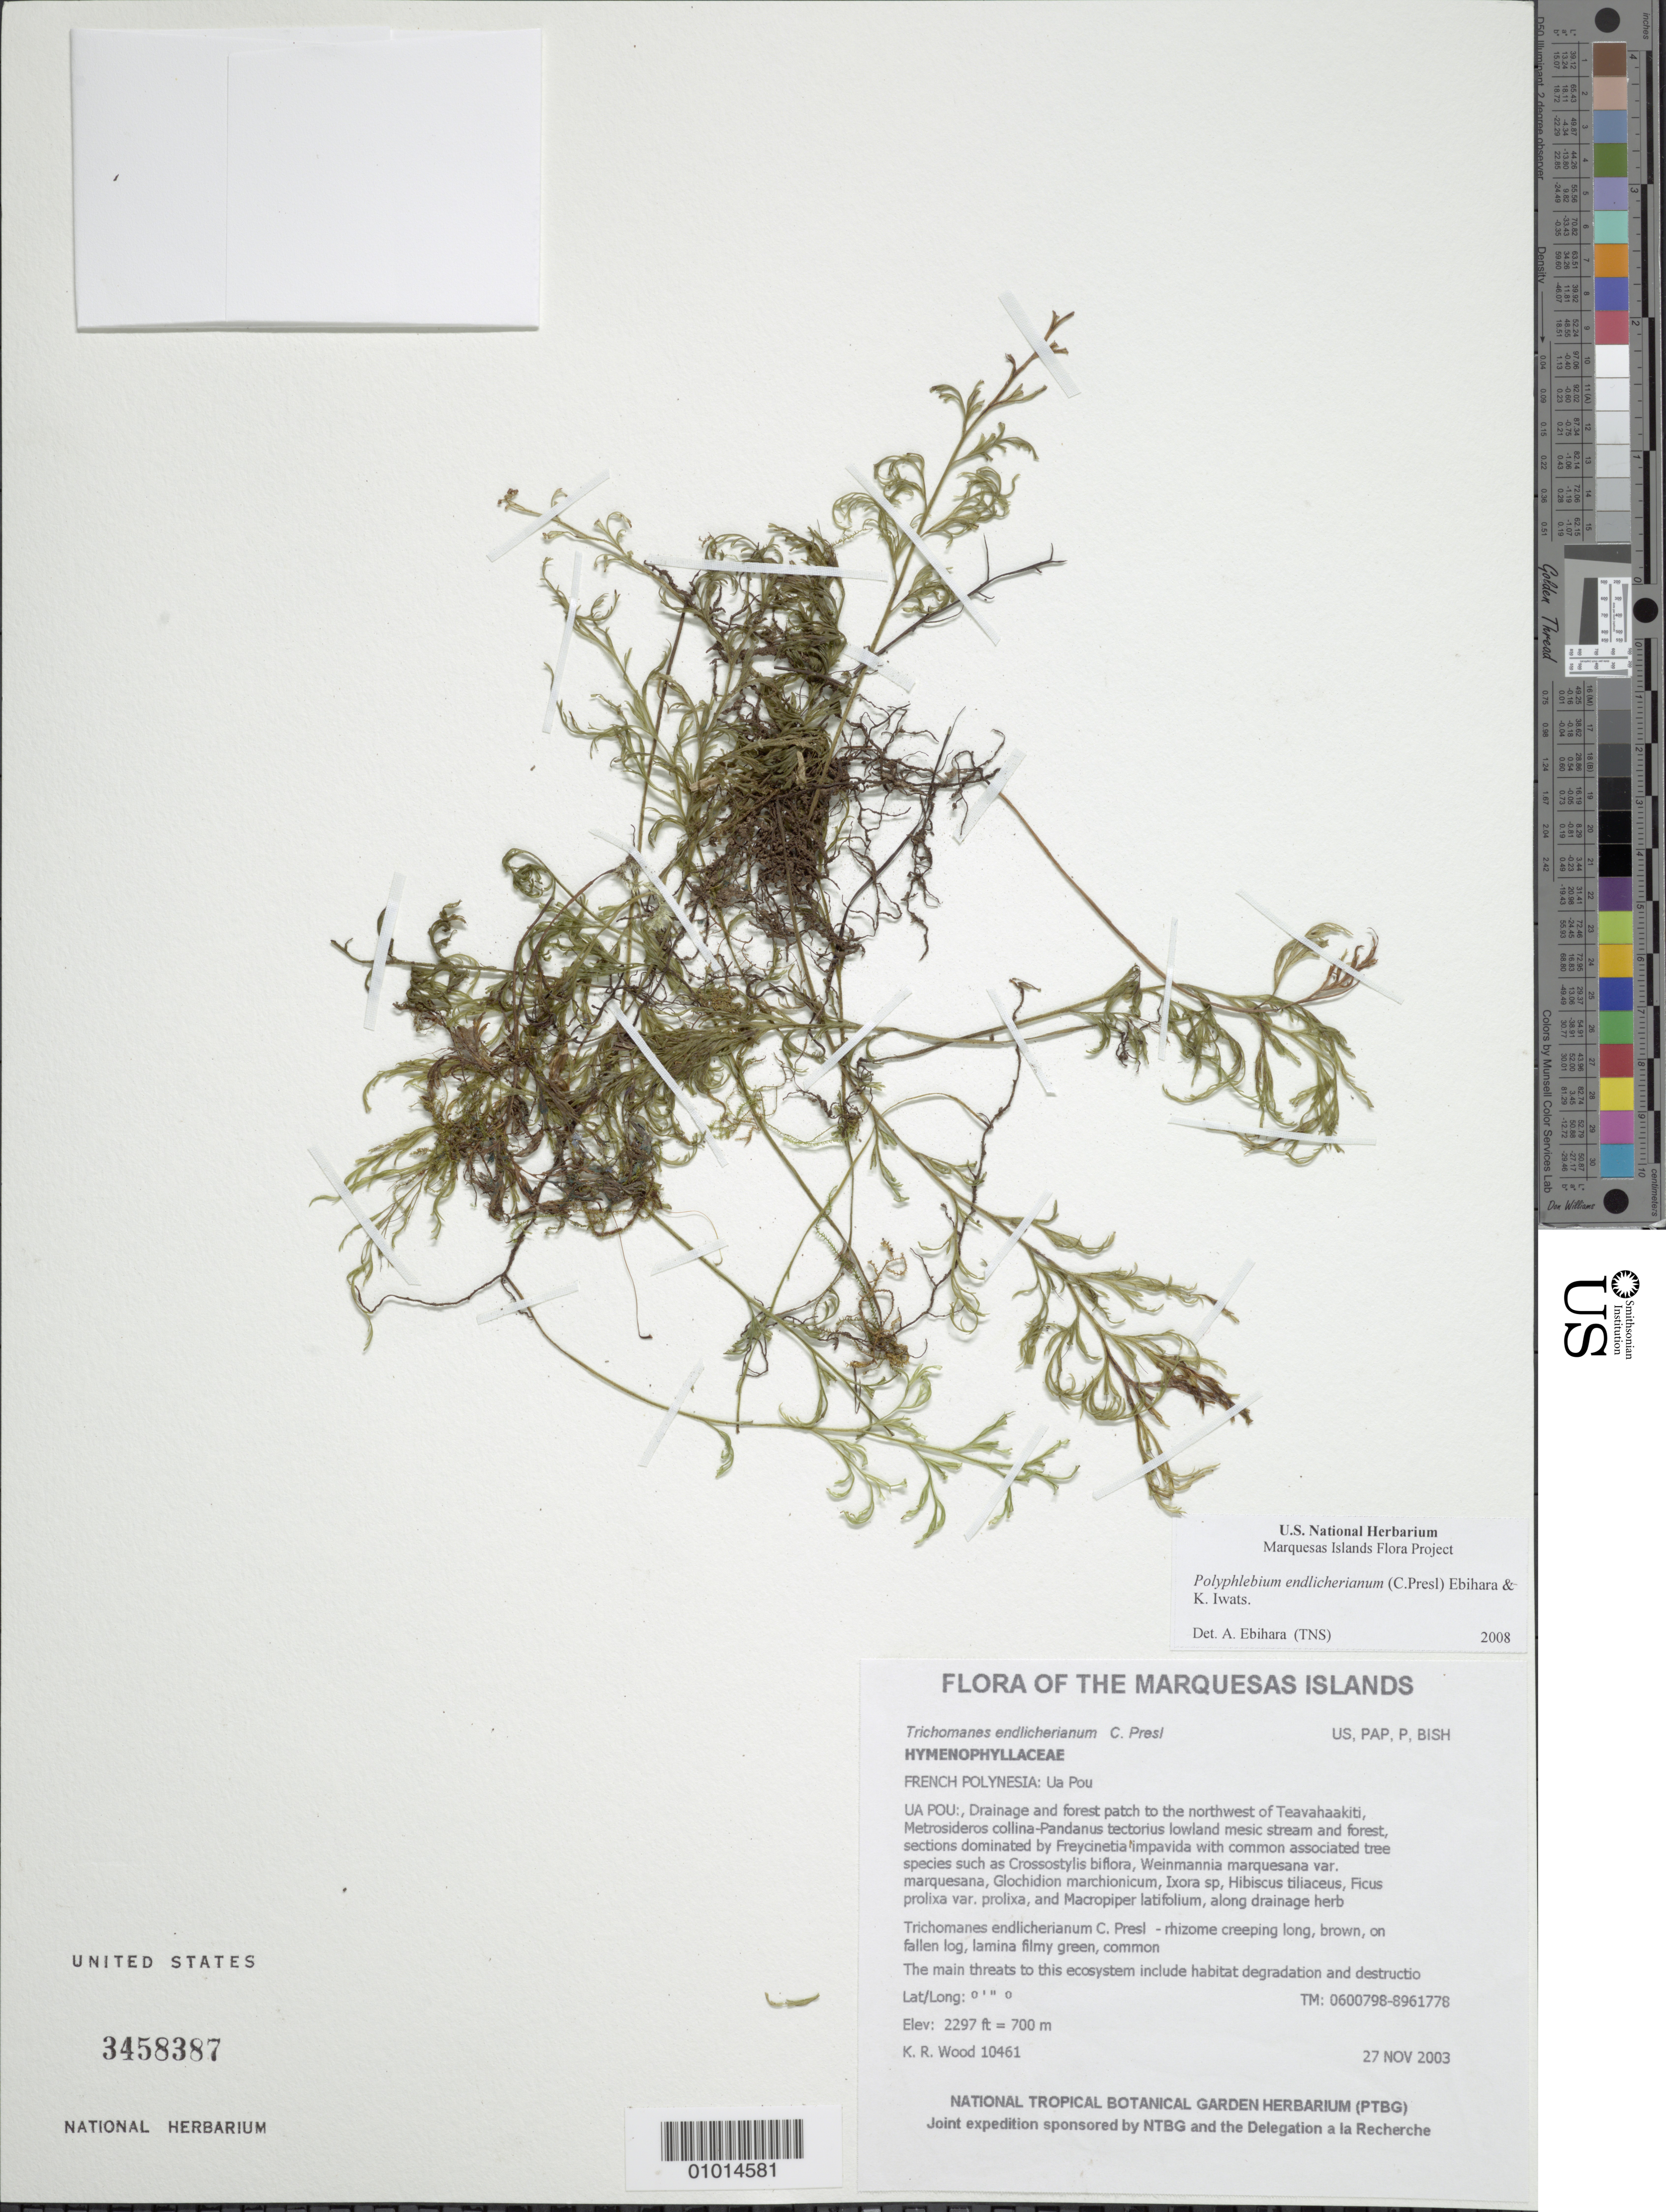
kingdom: Plantae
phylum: Tracheophyta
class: Polypodiopsida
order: Hymenophyllales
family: Hymenophyllaceae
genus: Polyphlebium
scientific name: Polyphlebium endlicherianum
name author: (C. Presl) Ebihara & K. Iwats.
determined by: Ebihara, A.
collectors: K. R. Wood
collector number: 10461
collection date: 2003-11-27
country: French Polynesia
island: Ua Pou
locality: Drainage and forest patch to the northwest of Teavahaakiti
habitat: Metrosideros collina-Pandanus tectorius lowland mesic stream and forest, sections dominated by Freycinetia impavida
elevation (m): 700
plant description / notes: The main threats to this ecosystem include habitat degradation and destruction by feral pigs, catastrophic extinction through environmental events, predation by rats [Rattus exulans] that eat seeds, competition with non-native plant taxa such as Ageratum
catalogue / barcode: US 3458387